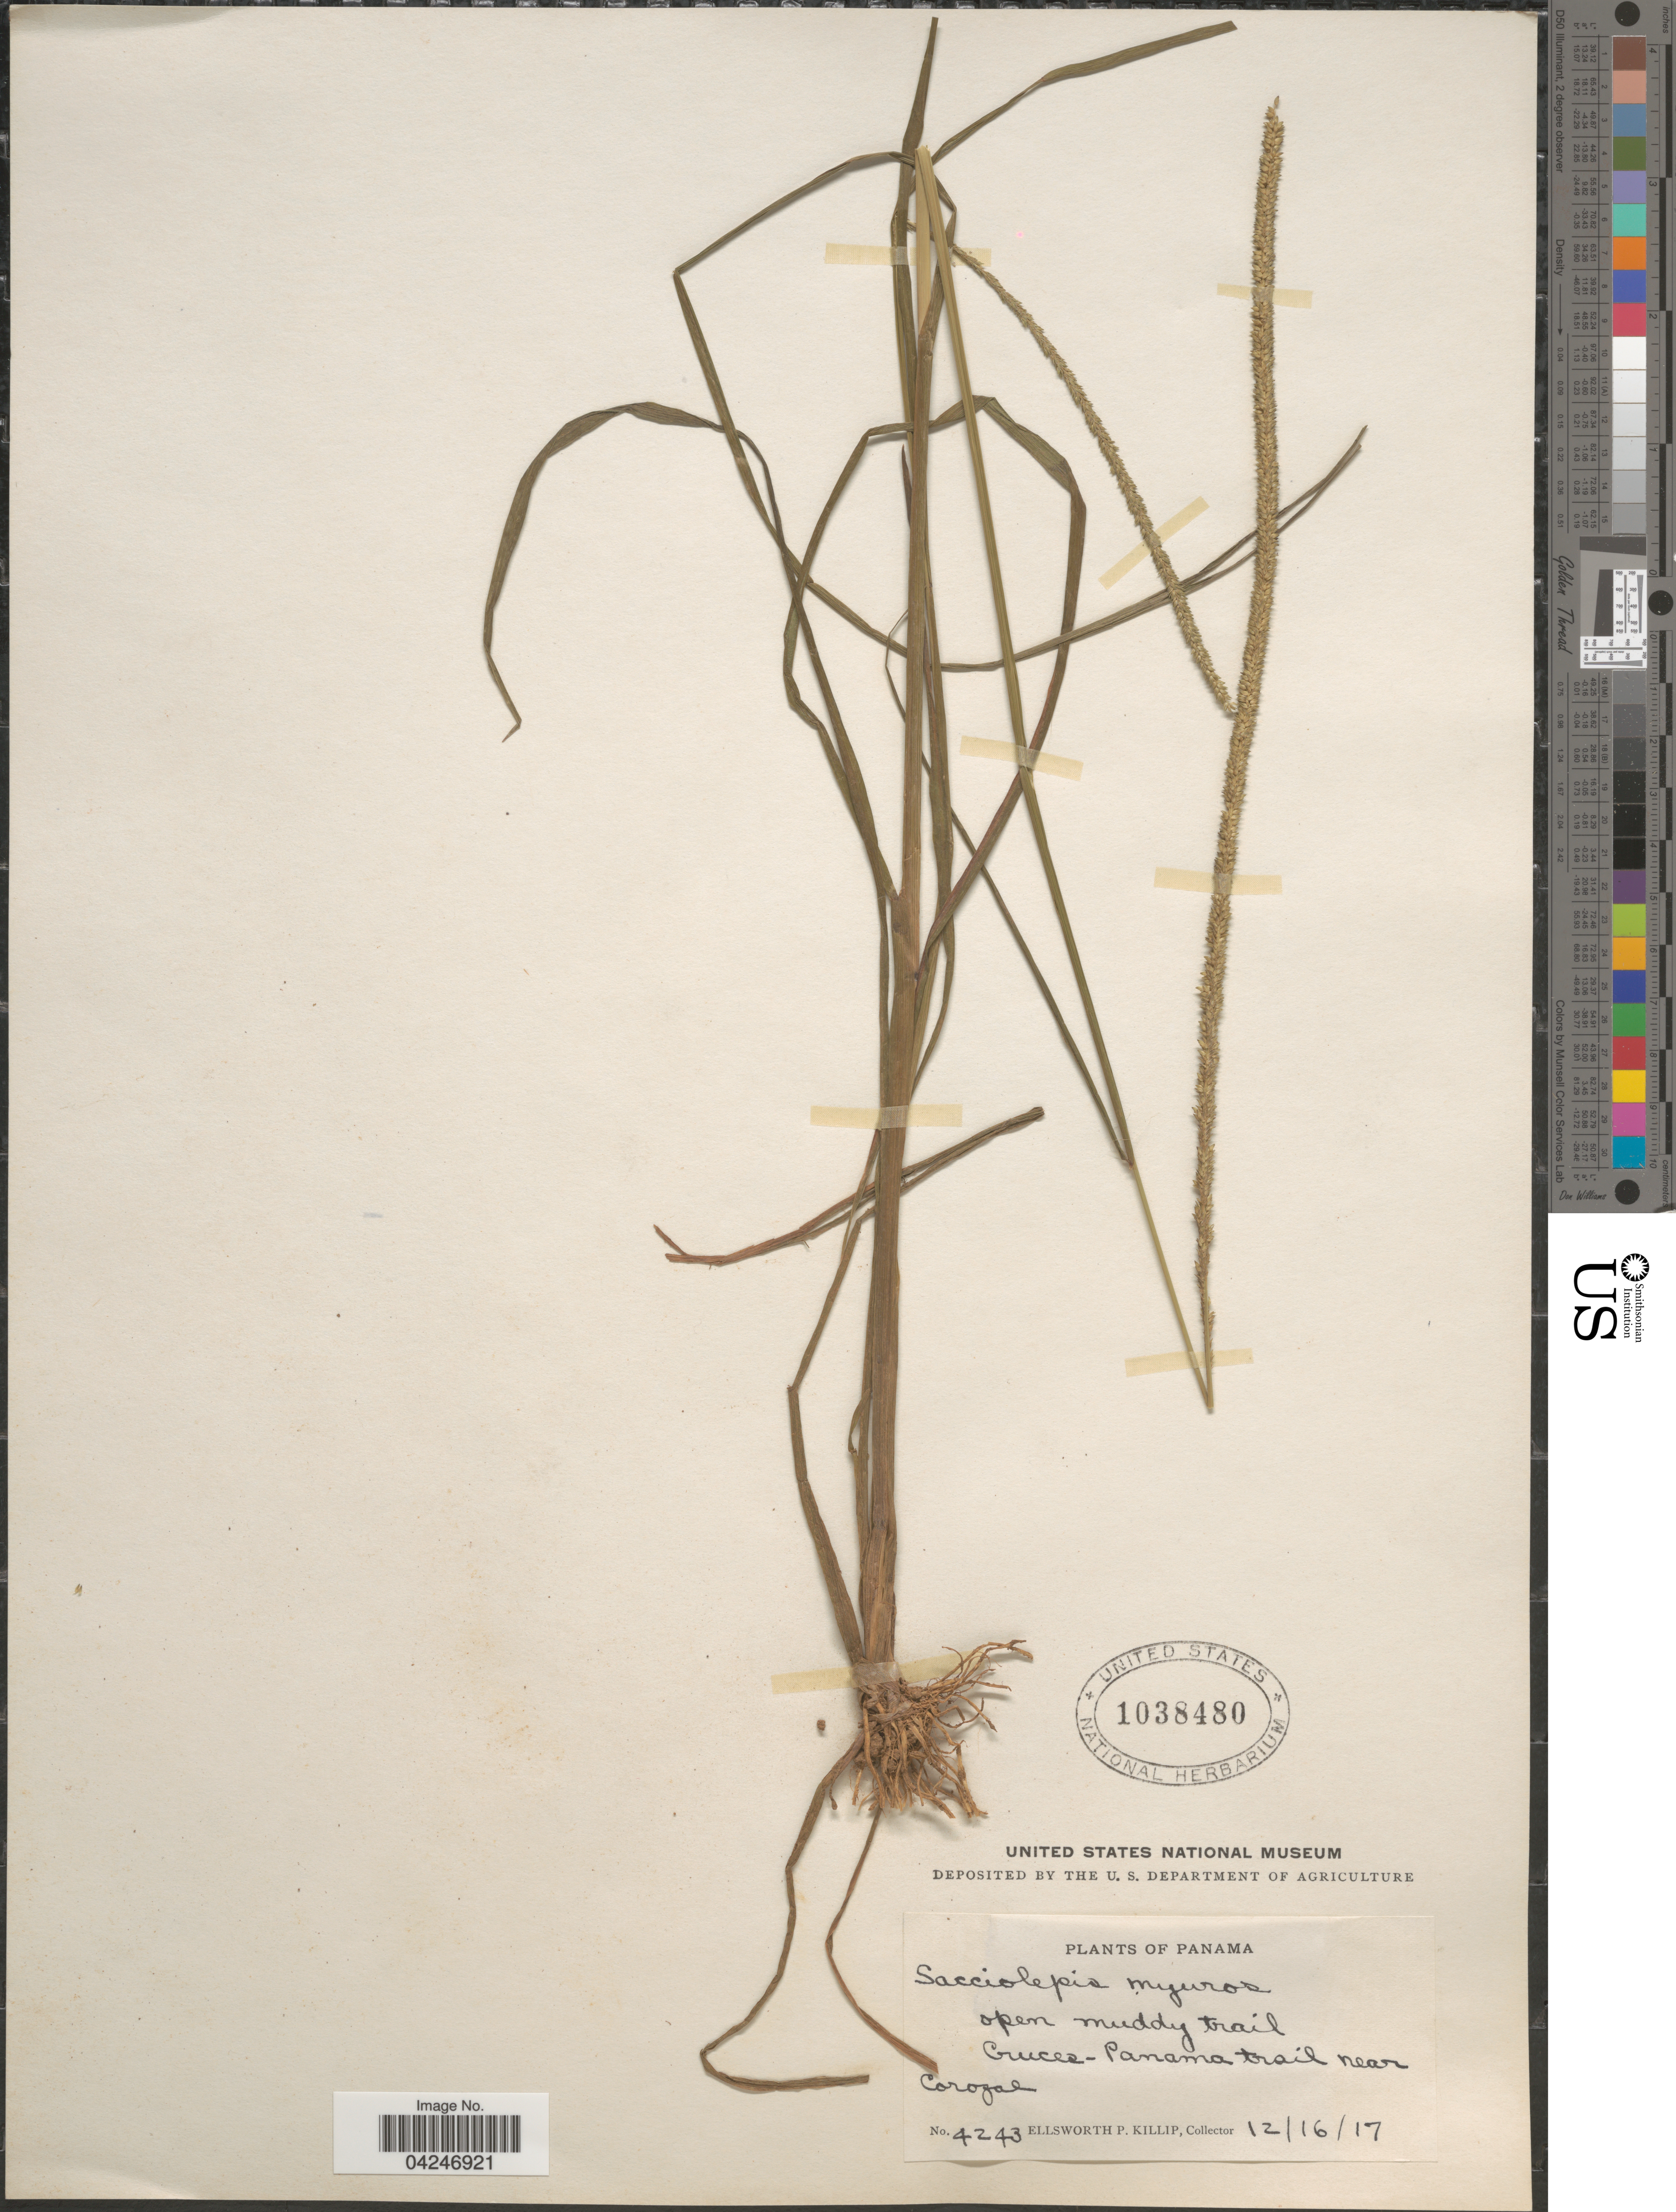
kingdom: Plantae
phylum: Tracheophyta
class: Liliopsida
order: Poales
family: Poaceae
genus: Sacciolepis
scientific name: Sacciolepis myuros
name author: (Lam.) Chase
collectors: E. P. Killip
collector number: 4243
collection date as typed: Transcribed d/m/y: 16/12/17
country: Panama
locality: Open muddy trail Cruces-Panama trail near Corozal.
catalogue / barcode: US 1038480